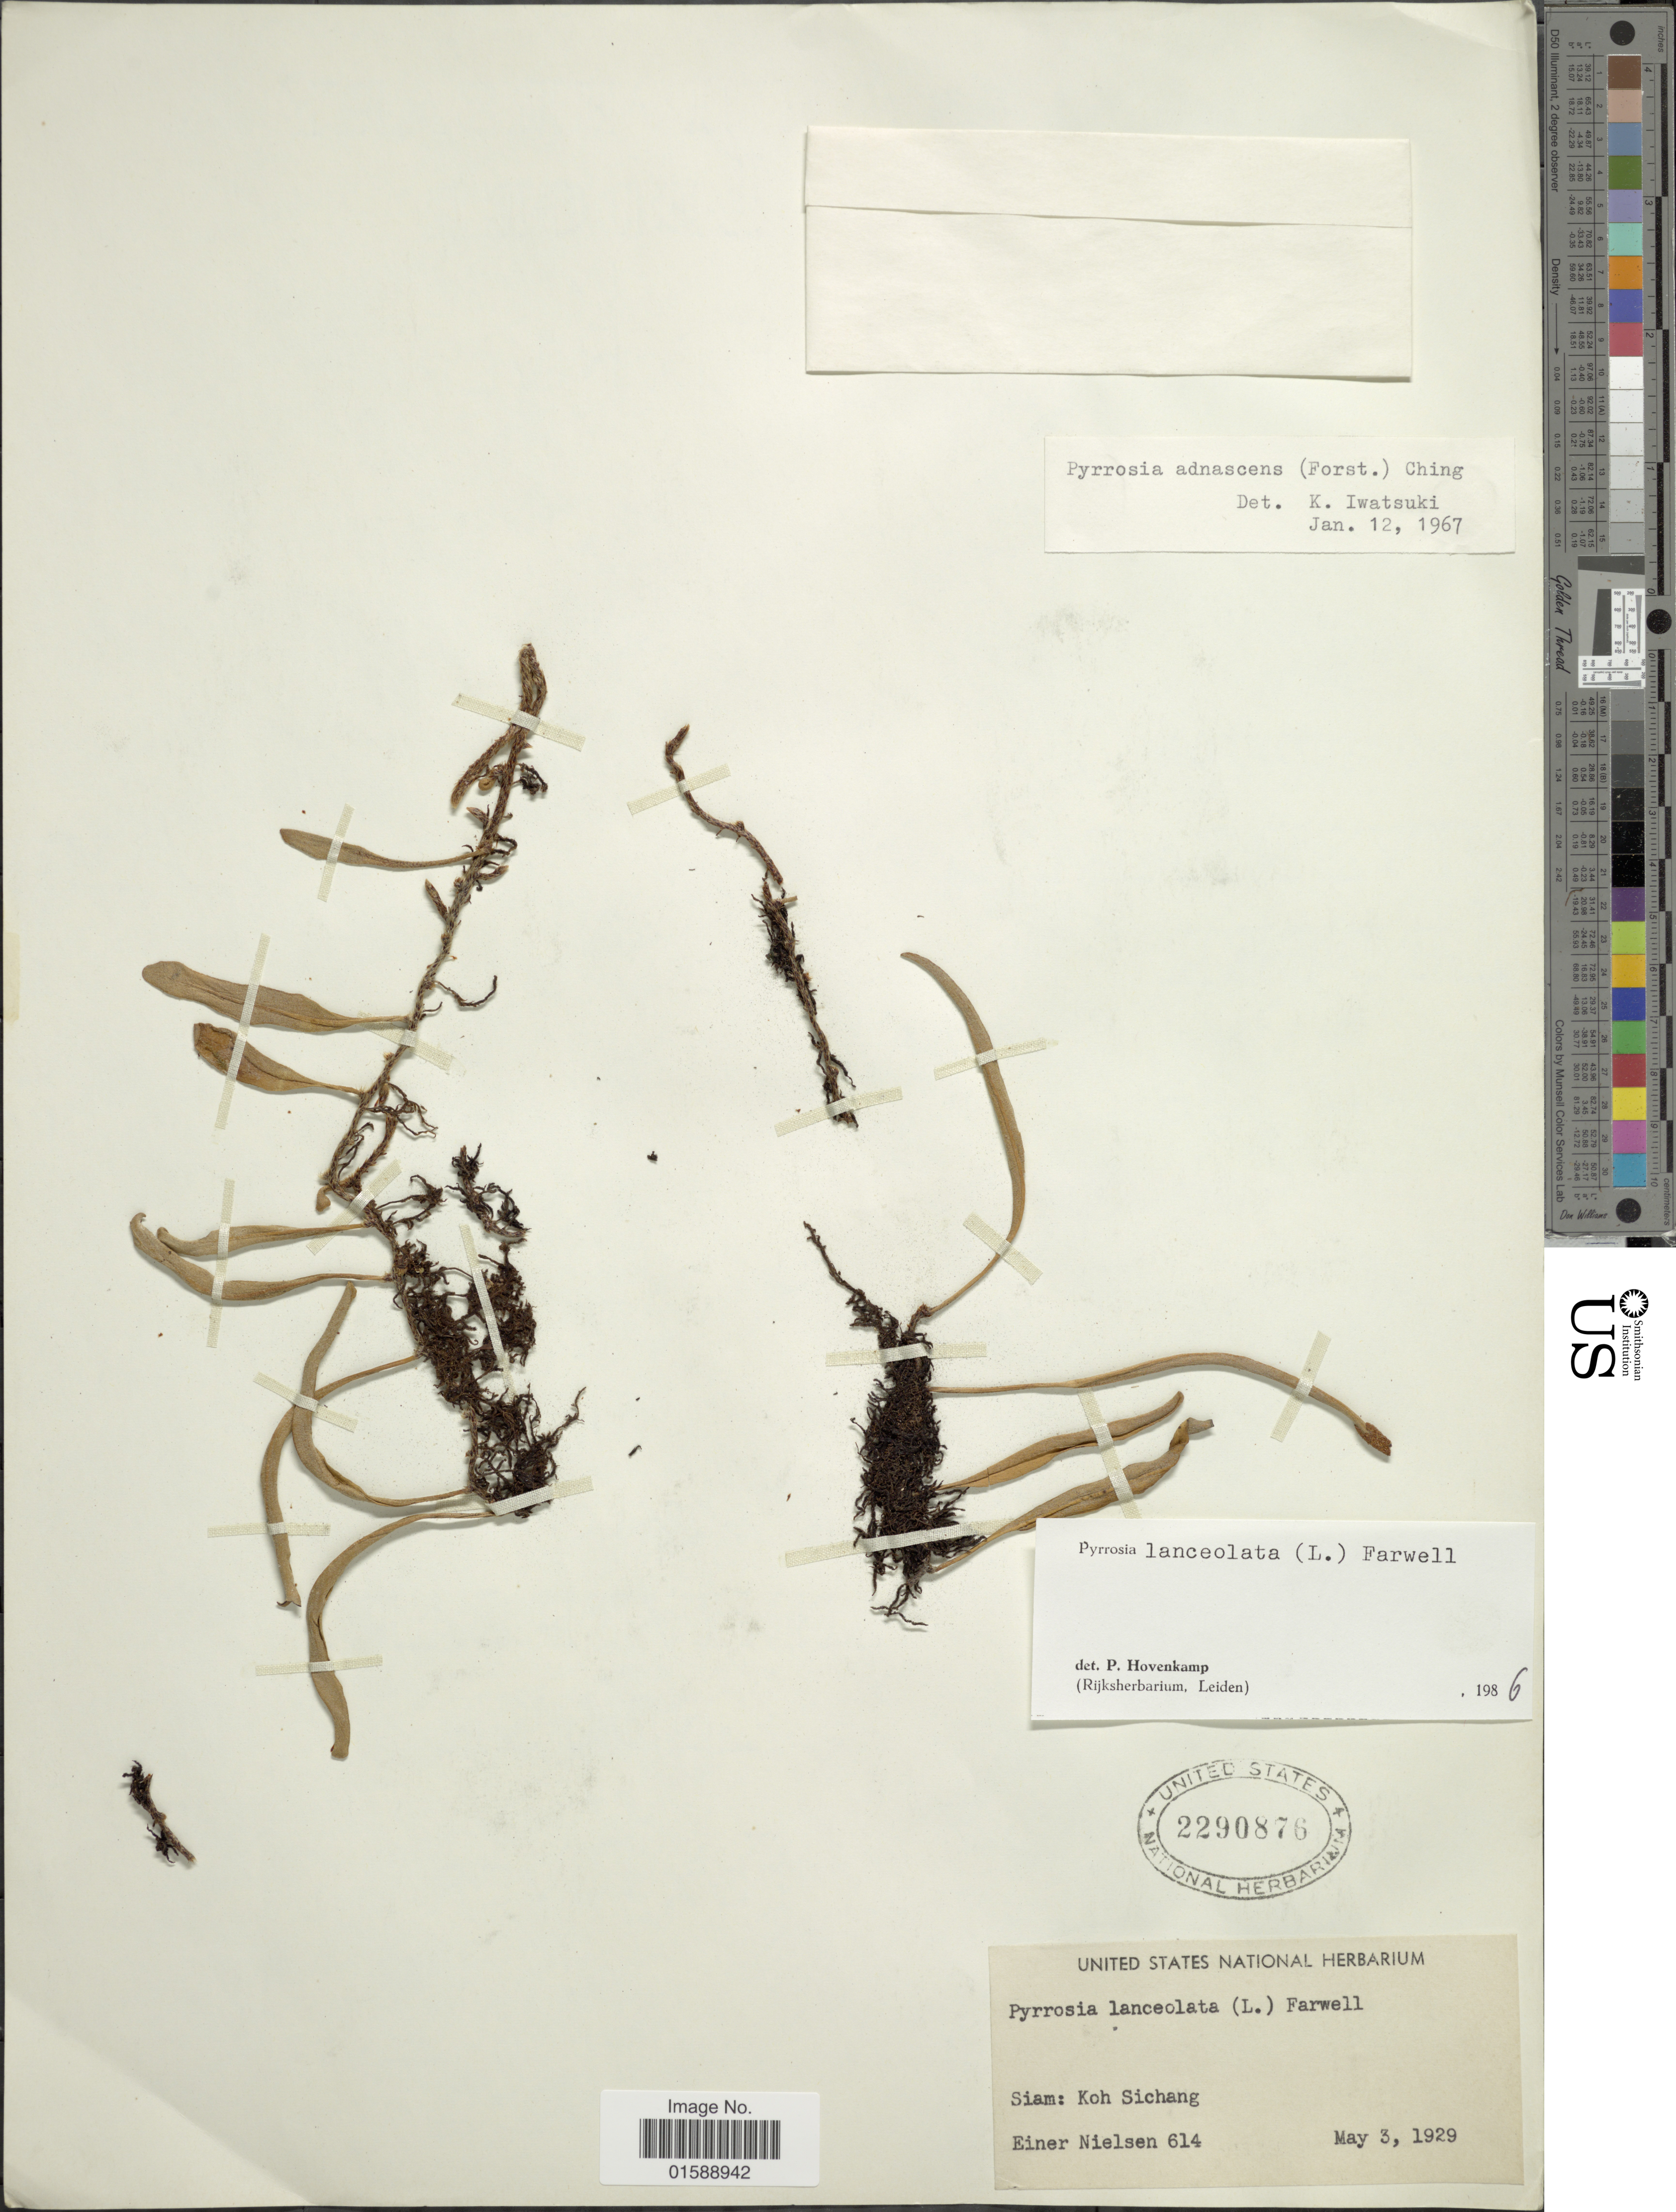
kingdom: Plantae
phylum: Tracheophyta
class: Polypodiopsida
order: Polypodiales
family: Polypodiaceae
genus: Pyrrosia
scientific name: Pyrrosia lanceolata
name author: (L.) Farw.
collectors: E. Nielsen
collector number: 614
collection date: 1929-05-03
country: Thailand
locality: Siam: Koh Sichang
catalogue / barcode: US 2290876